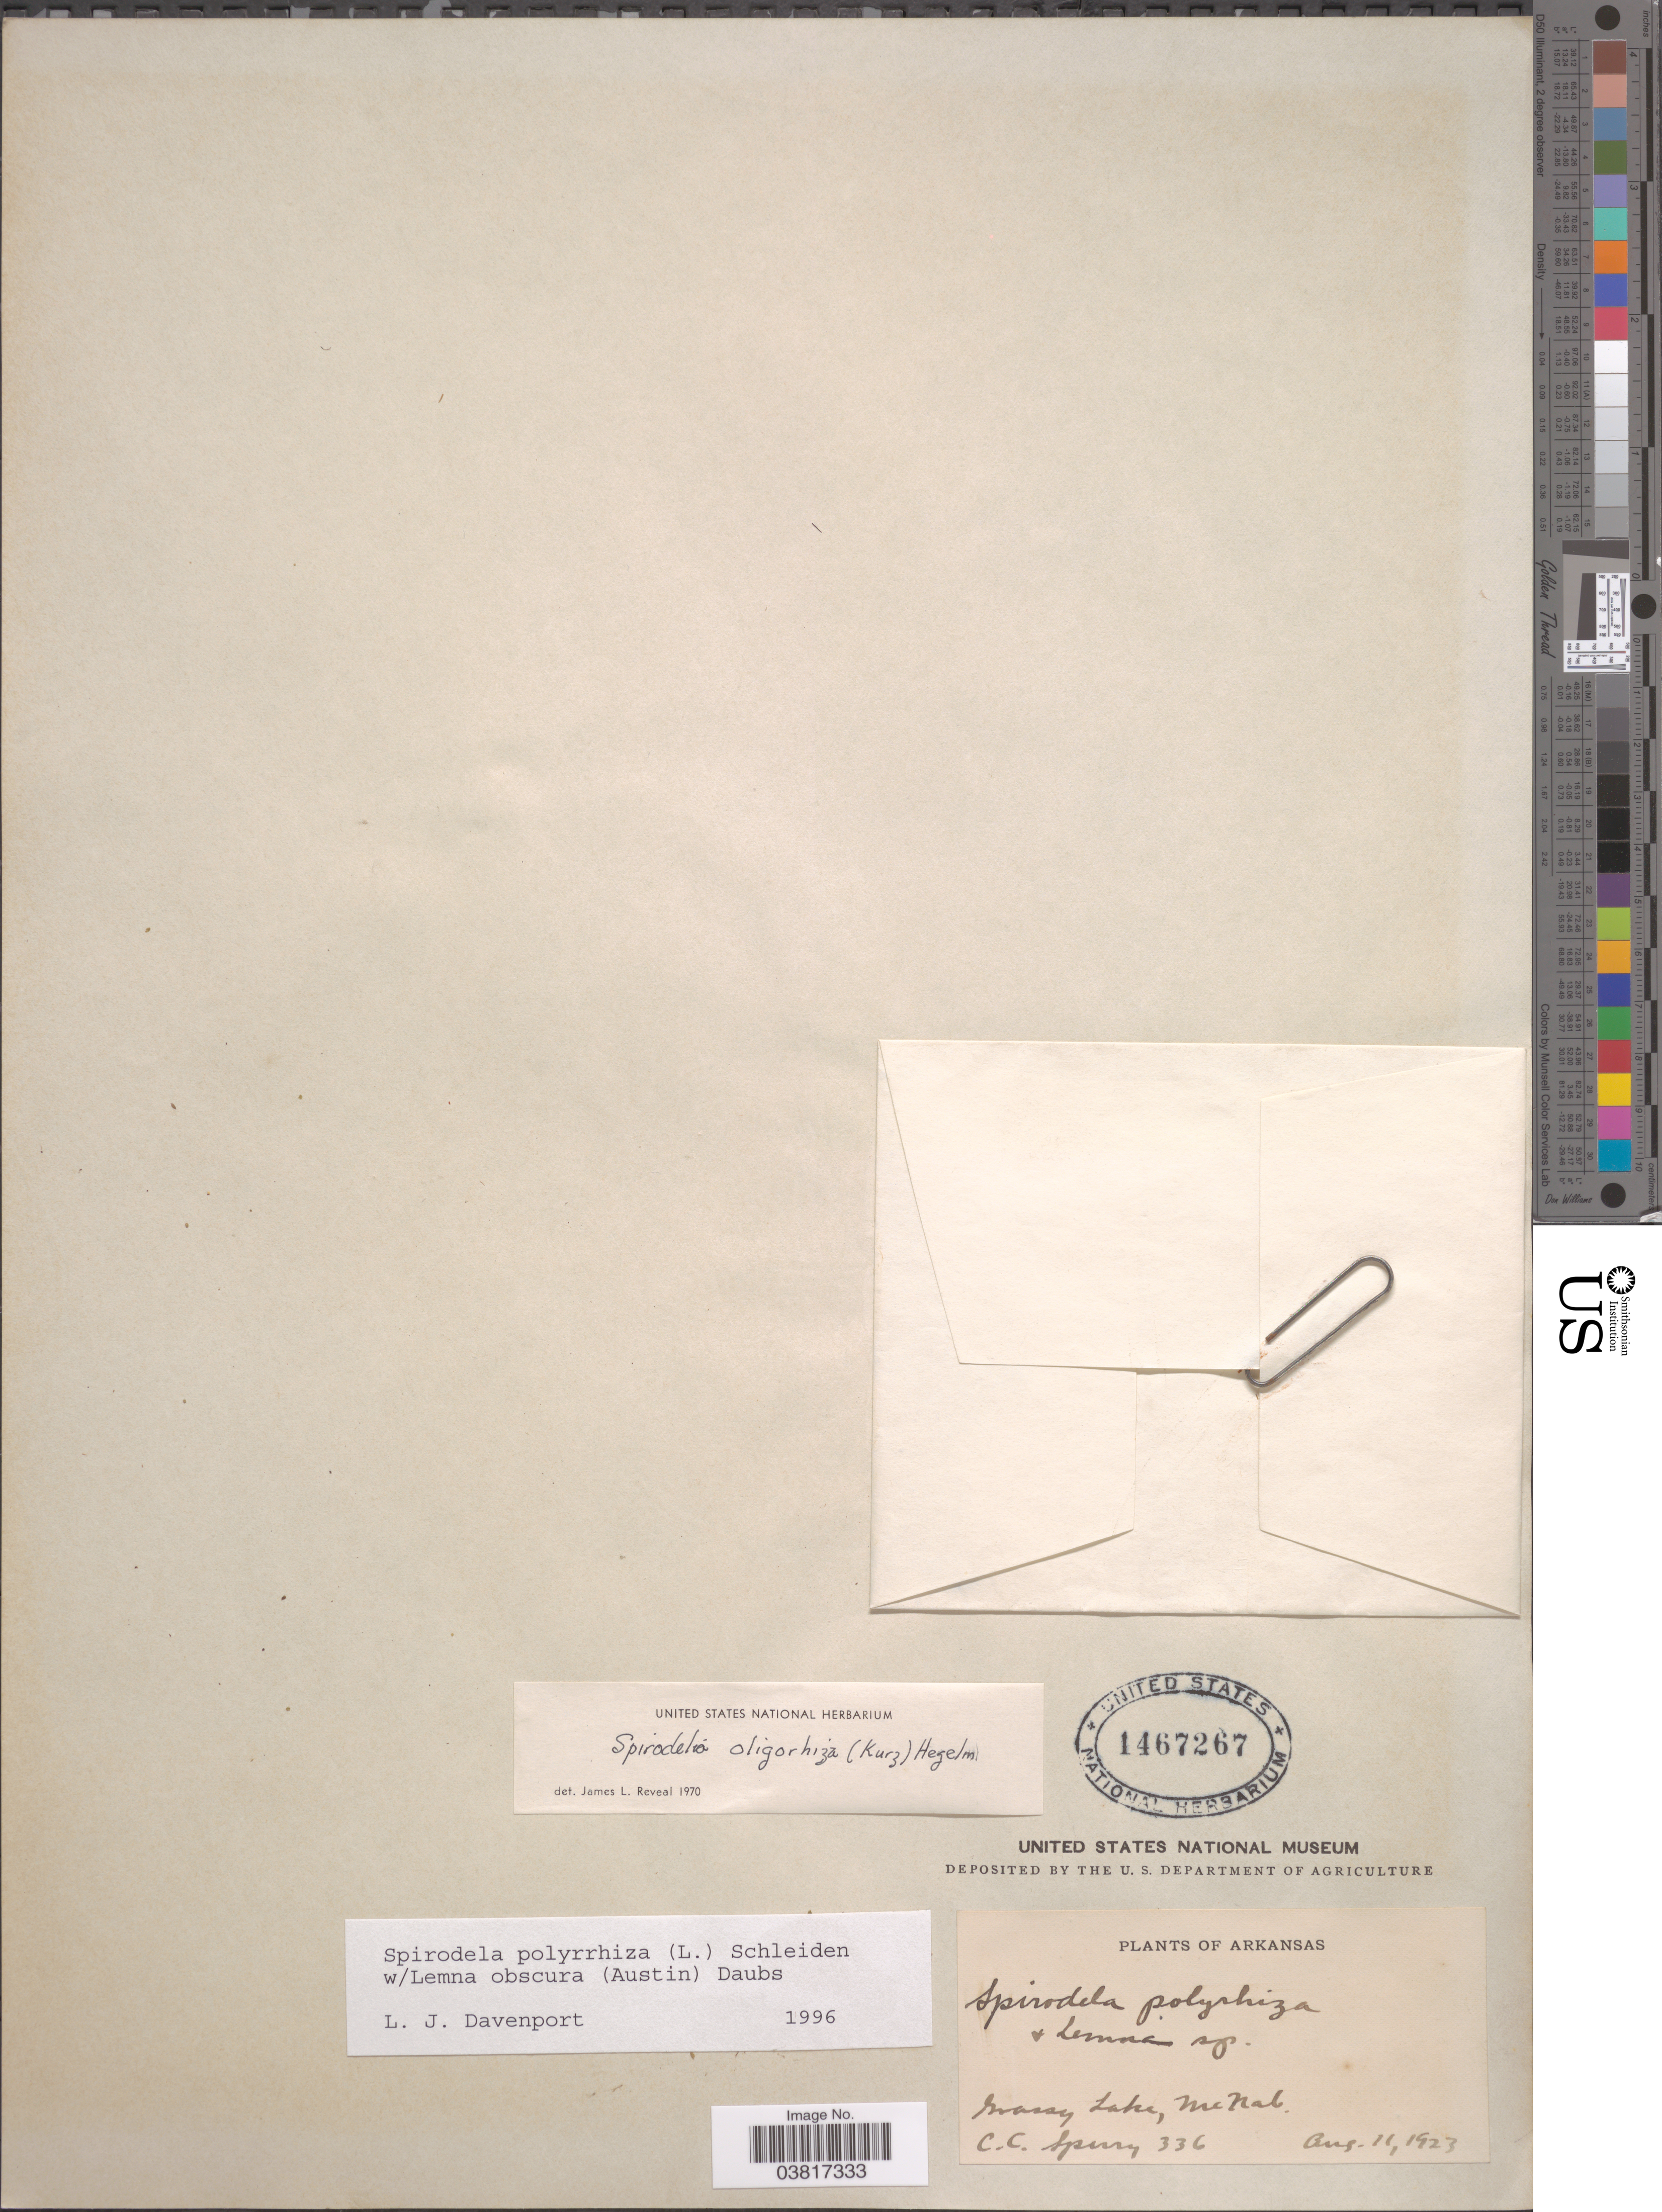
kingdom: Plantae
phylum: Tracheophyta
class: Liliopsida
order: Alismatales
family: Araceae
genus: Spirodela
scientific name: Spirodela polyrrhiza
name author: (L.) Schleid.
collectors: C. Spury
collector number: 336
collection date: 1923-08-11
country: United States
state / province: Arkansas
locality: Grassy Lake, McNab.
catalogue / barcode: US 1467267